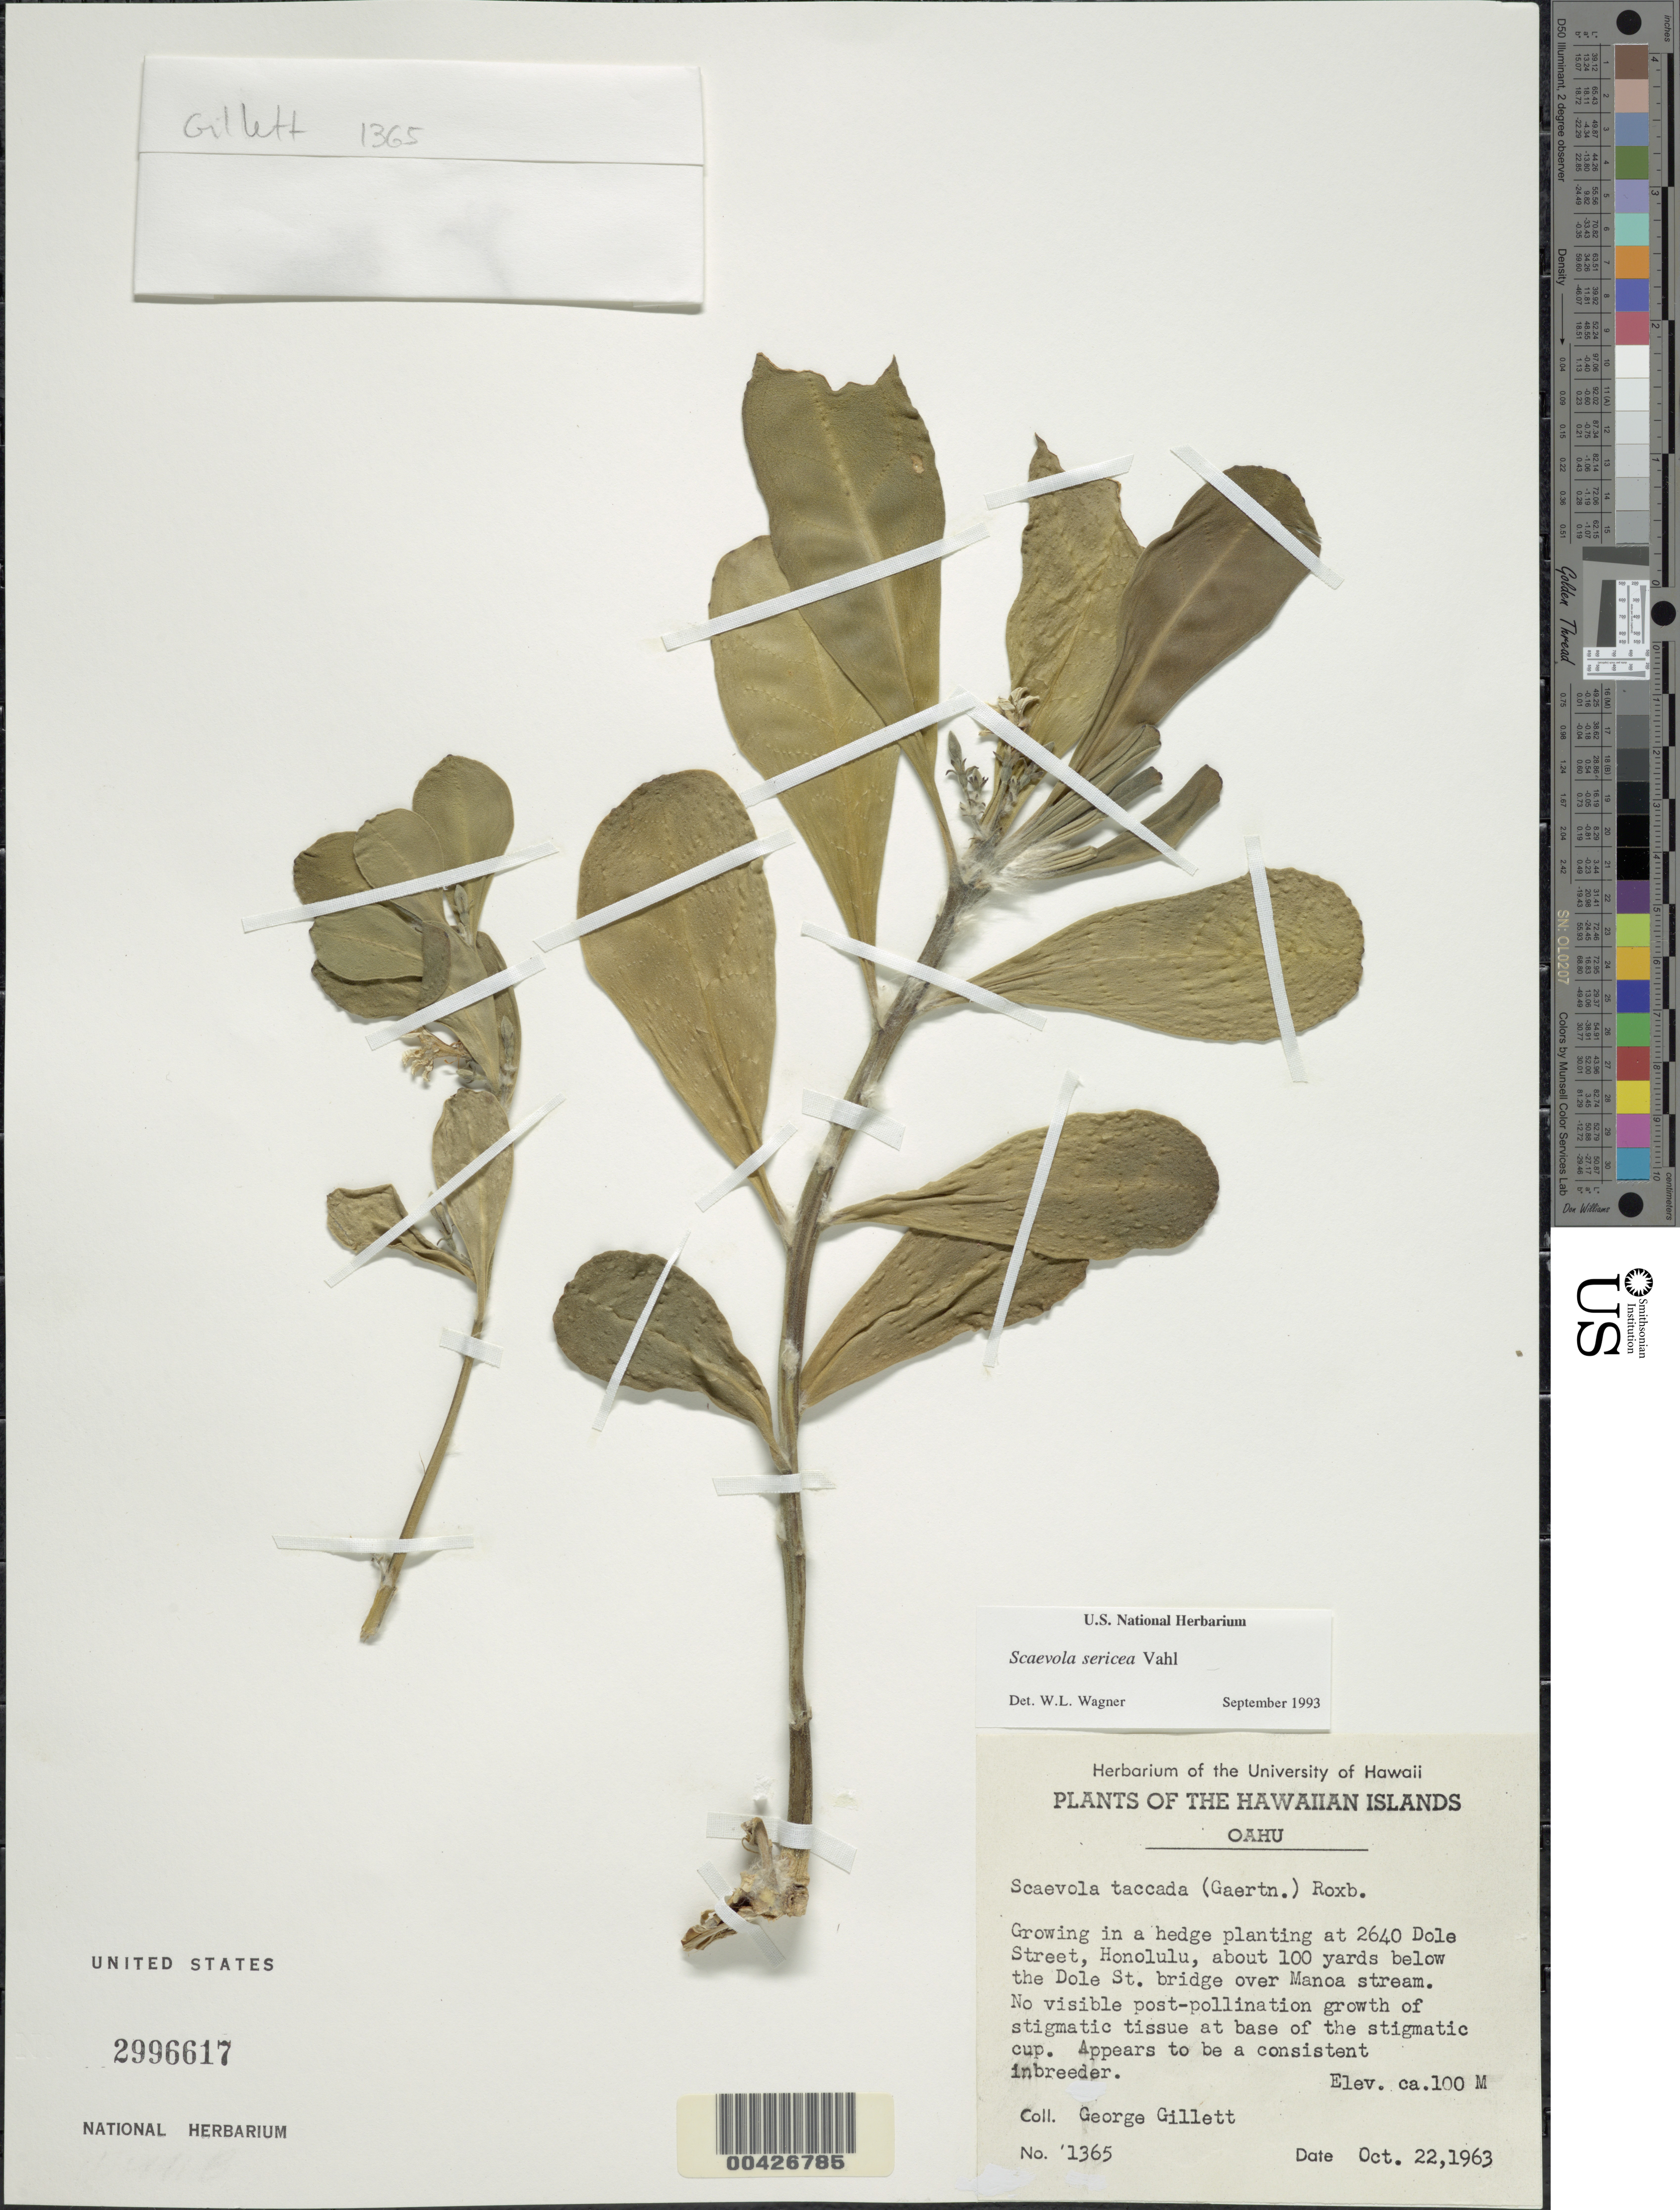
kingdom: Plantae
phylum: Tracheophyta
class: Magnoliopsida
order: Asterales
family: Goodeniaceae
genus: Scaevola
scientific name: Scaevola taccada var. taccada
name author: (Gaertn.) Roxb.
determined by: Wagner, W. L., (BOT), Smithsonian Institution - National Museum of Natural History (UNITED STATES)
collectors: G. Gillett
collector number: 1365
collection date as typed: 22 Oct 1963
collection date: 1963-10-22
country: United States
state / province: Hawaii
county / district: Honolulu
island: Oahu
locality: At 2640 Dole Street, Honolulu, about 100 yards below the Dole St. bridge over Manoa stream.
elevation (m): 100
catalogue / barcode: US 2996617